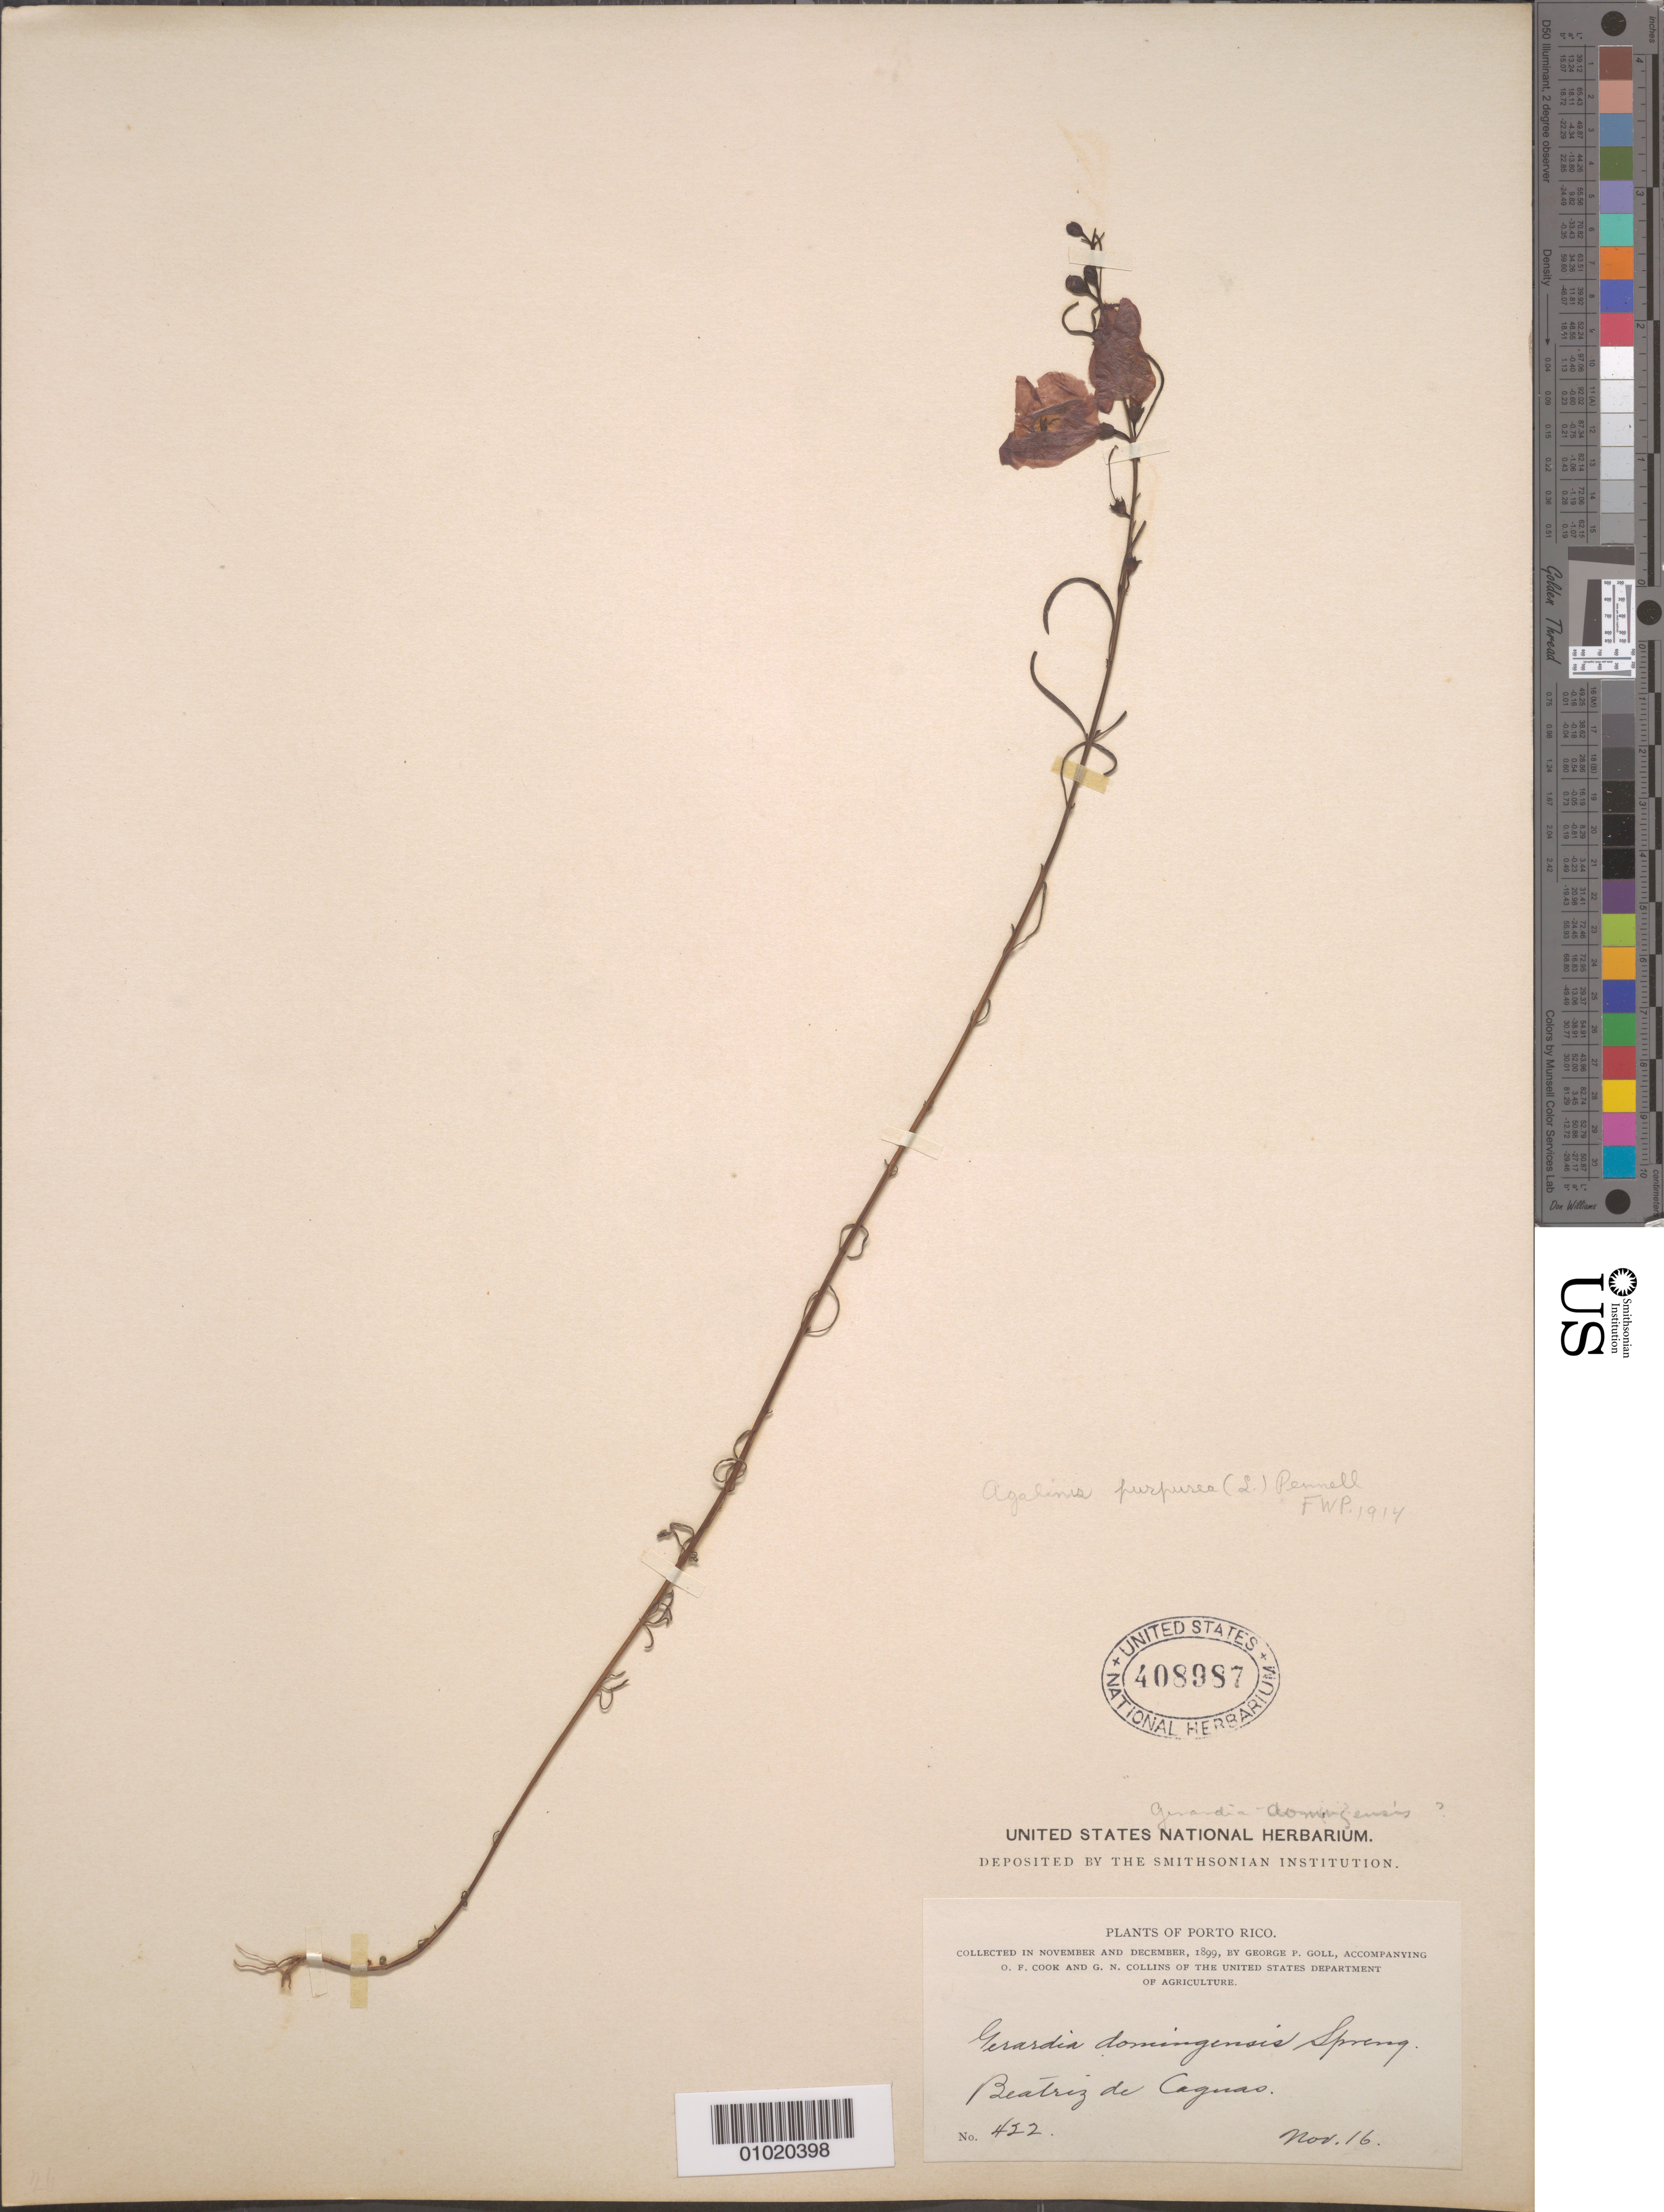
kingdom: Plantae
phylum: Tracheophyta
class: Magnoliopsida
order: Lamiales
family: Orobanchaceae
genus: Agalinis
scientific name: Agalinis purpurea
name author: (L.) Pennell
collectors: G. Goll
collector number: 422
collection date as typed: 16 Nov 1899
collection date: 1899-11-16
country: Puerto Rico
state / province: Caguas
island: Puerto Rico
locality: Beatriz de Caguas.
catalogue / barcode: US 408987